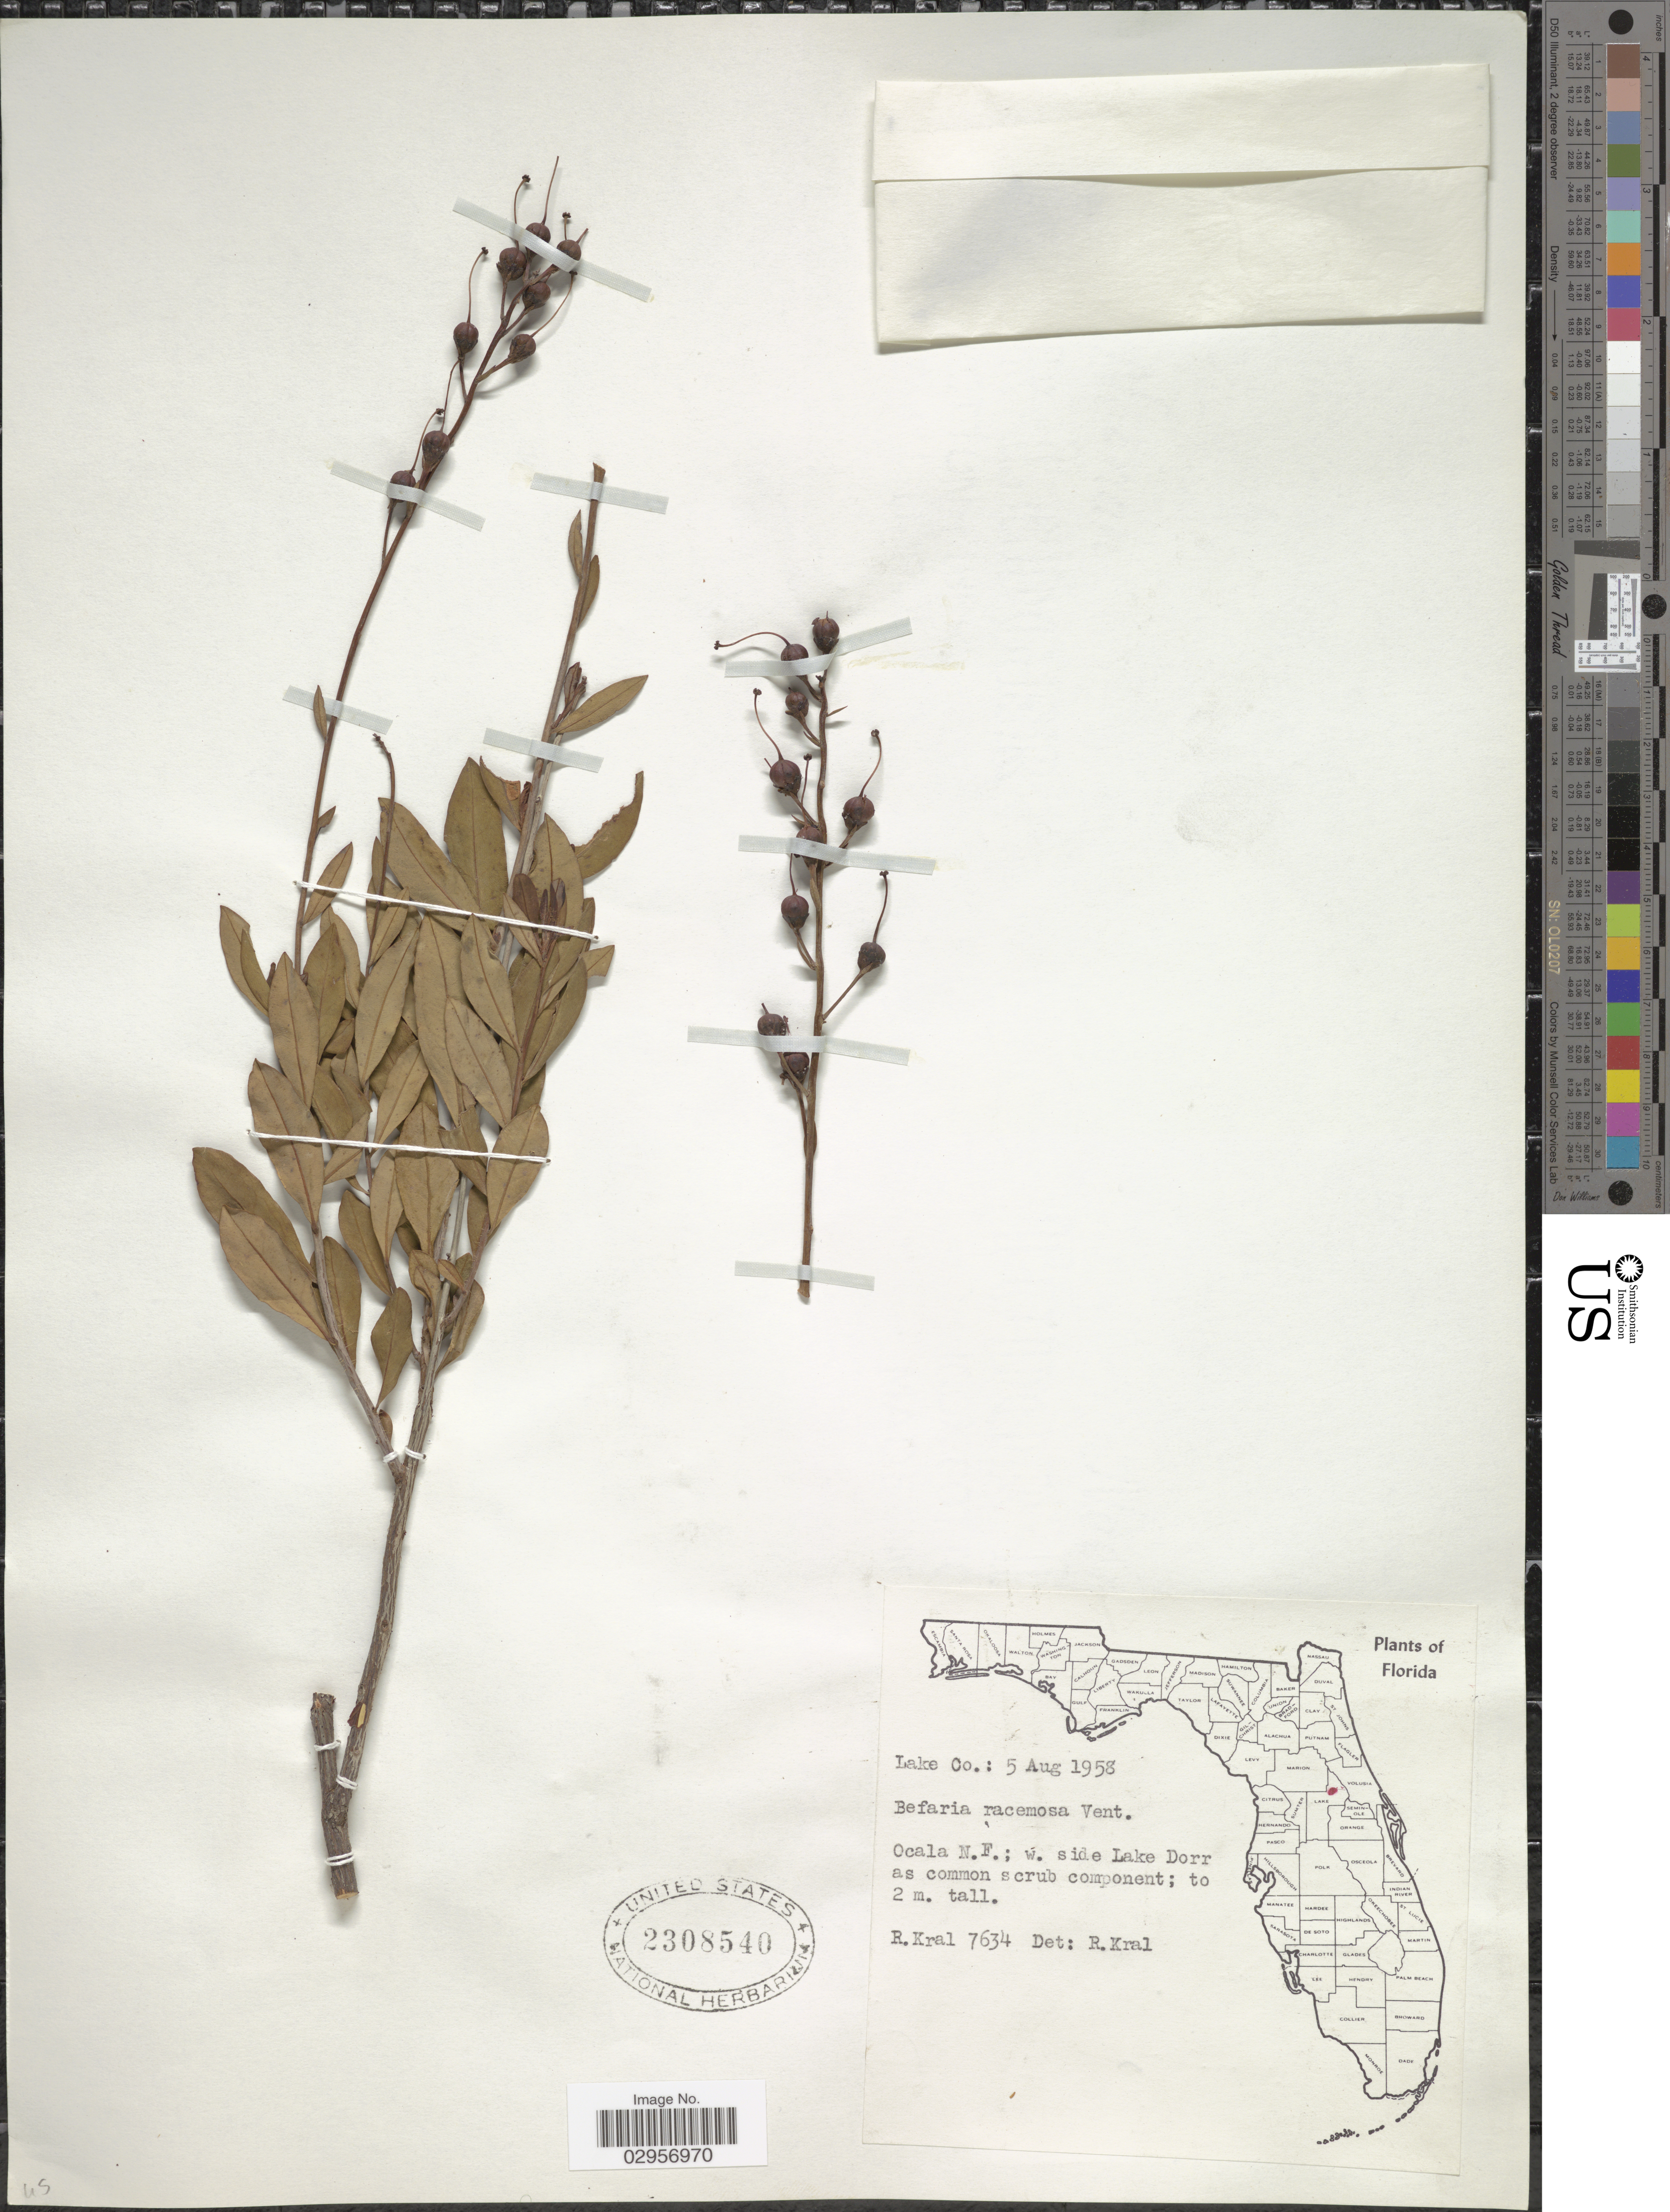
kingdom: Plantae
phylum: Tracheophyta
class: Magnoliopsida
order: Ericales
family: Ericaceae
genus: Bejaria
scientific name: Bejaria racemosa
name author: Vent.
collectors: R. Kral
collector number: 7634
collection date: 1958-08-05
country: United States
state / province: Florida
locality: Lake Co, Ocala N.F.: w. side of Lake Dorr.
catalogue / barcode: US 2308540